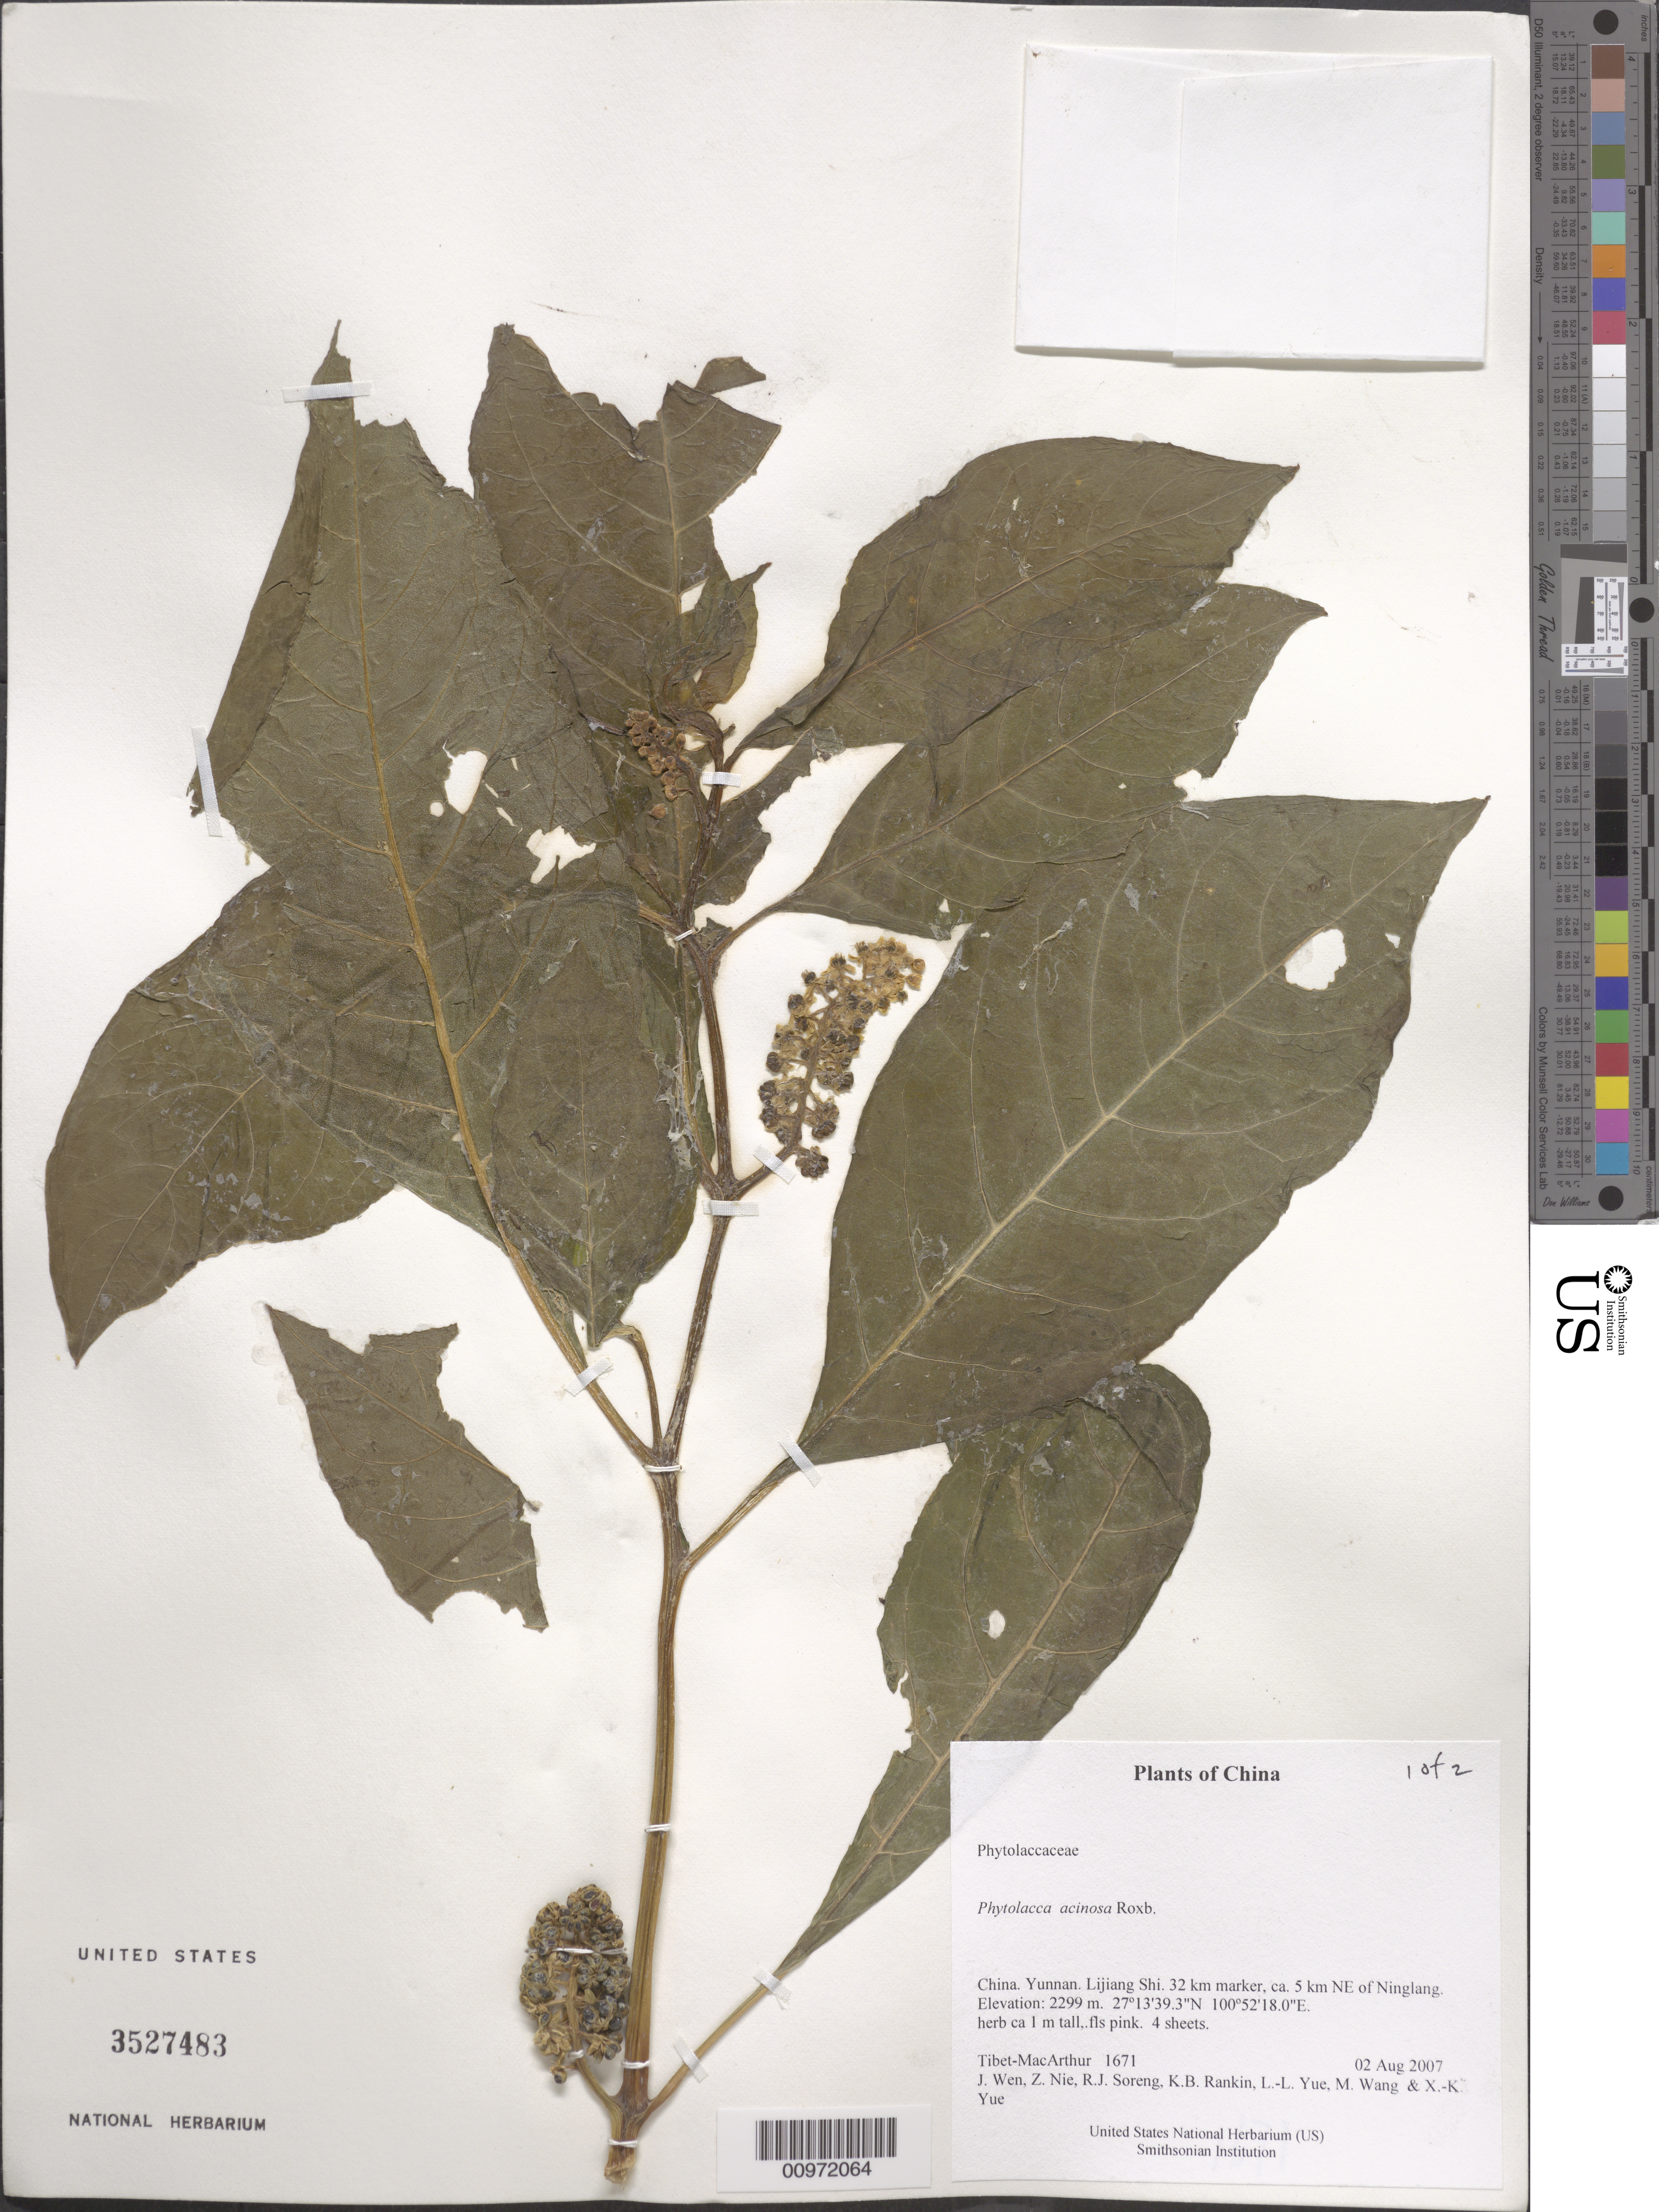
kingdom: Plantae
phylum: Tracheophyta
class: Magnoliopsida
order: Caryophyllales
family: Phytolaccaceae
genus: Phytolacca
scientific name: Phytolacca acinosa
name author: Roxb.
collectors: Tibet-MacArthur, J. Wen, Z. Nie, R. J. Soreng, K. Rankin, L. Yue, M. Wang & X. Yue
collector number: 1671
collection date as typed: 02 Aug 2007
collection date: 2007-08-02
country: China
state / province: Yunnan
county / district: Lijiang Shi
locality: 32 km marker, ca. 5 km NE of Ninglang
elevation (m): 2299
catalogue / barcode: US 3527483